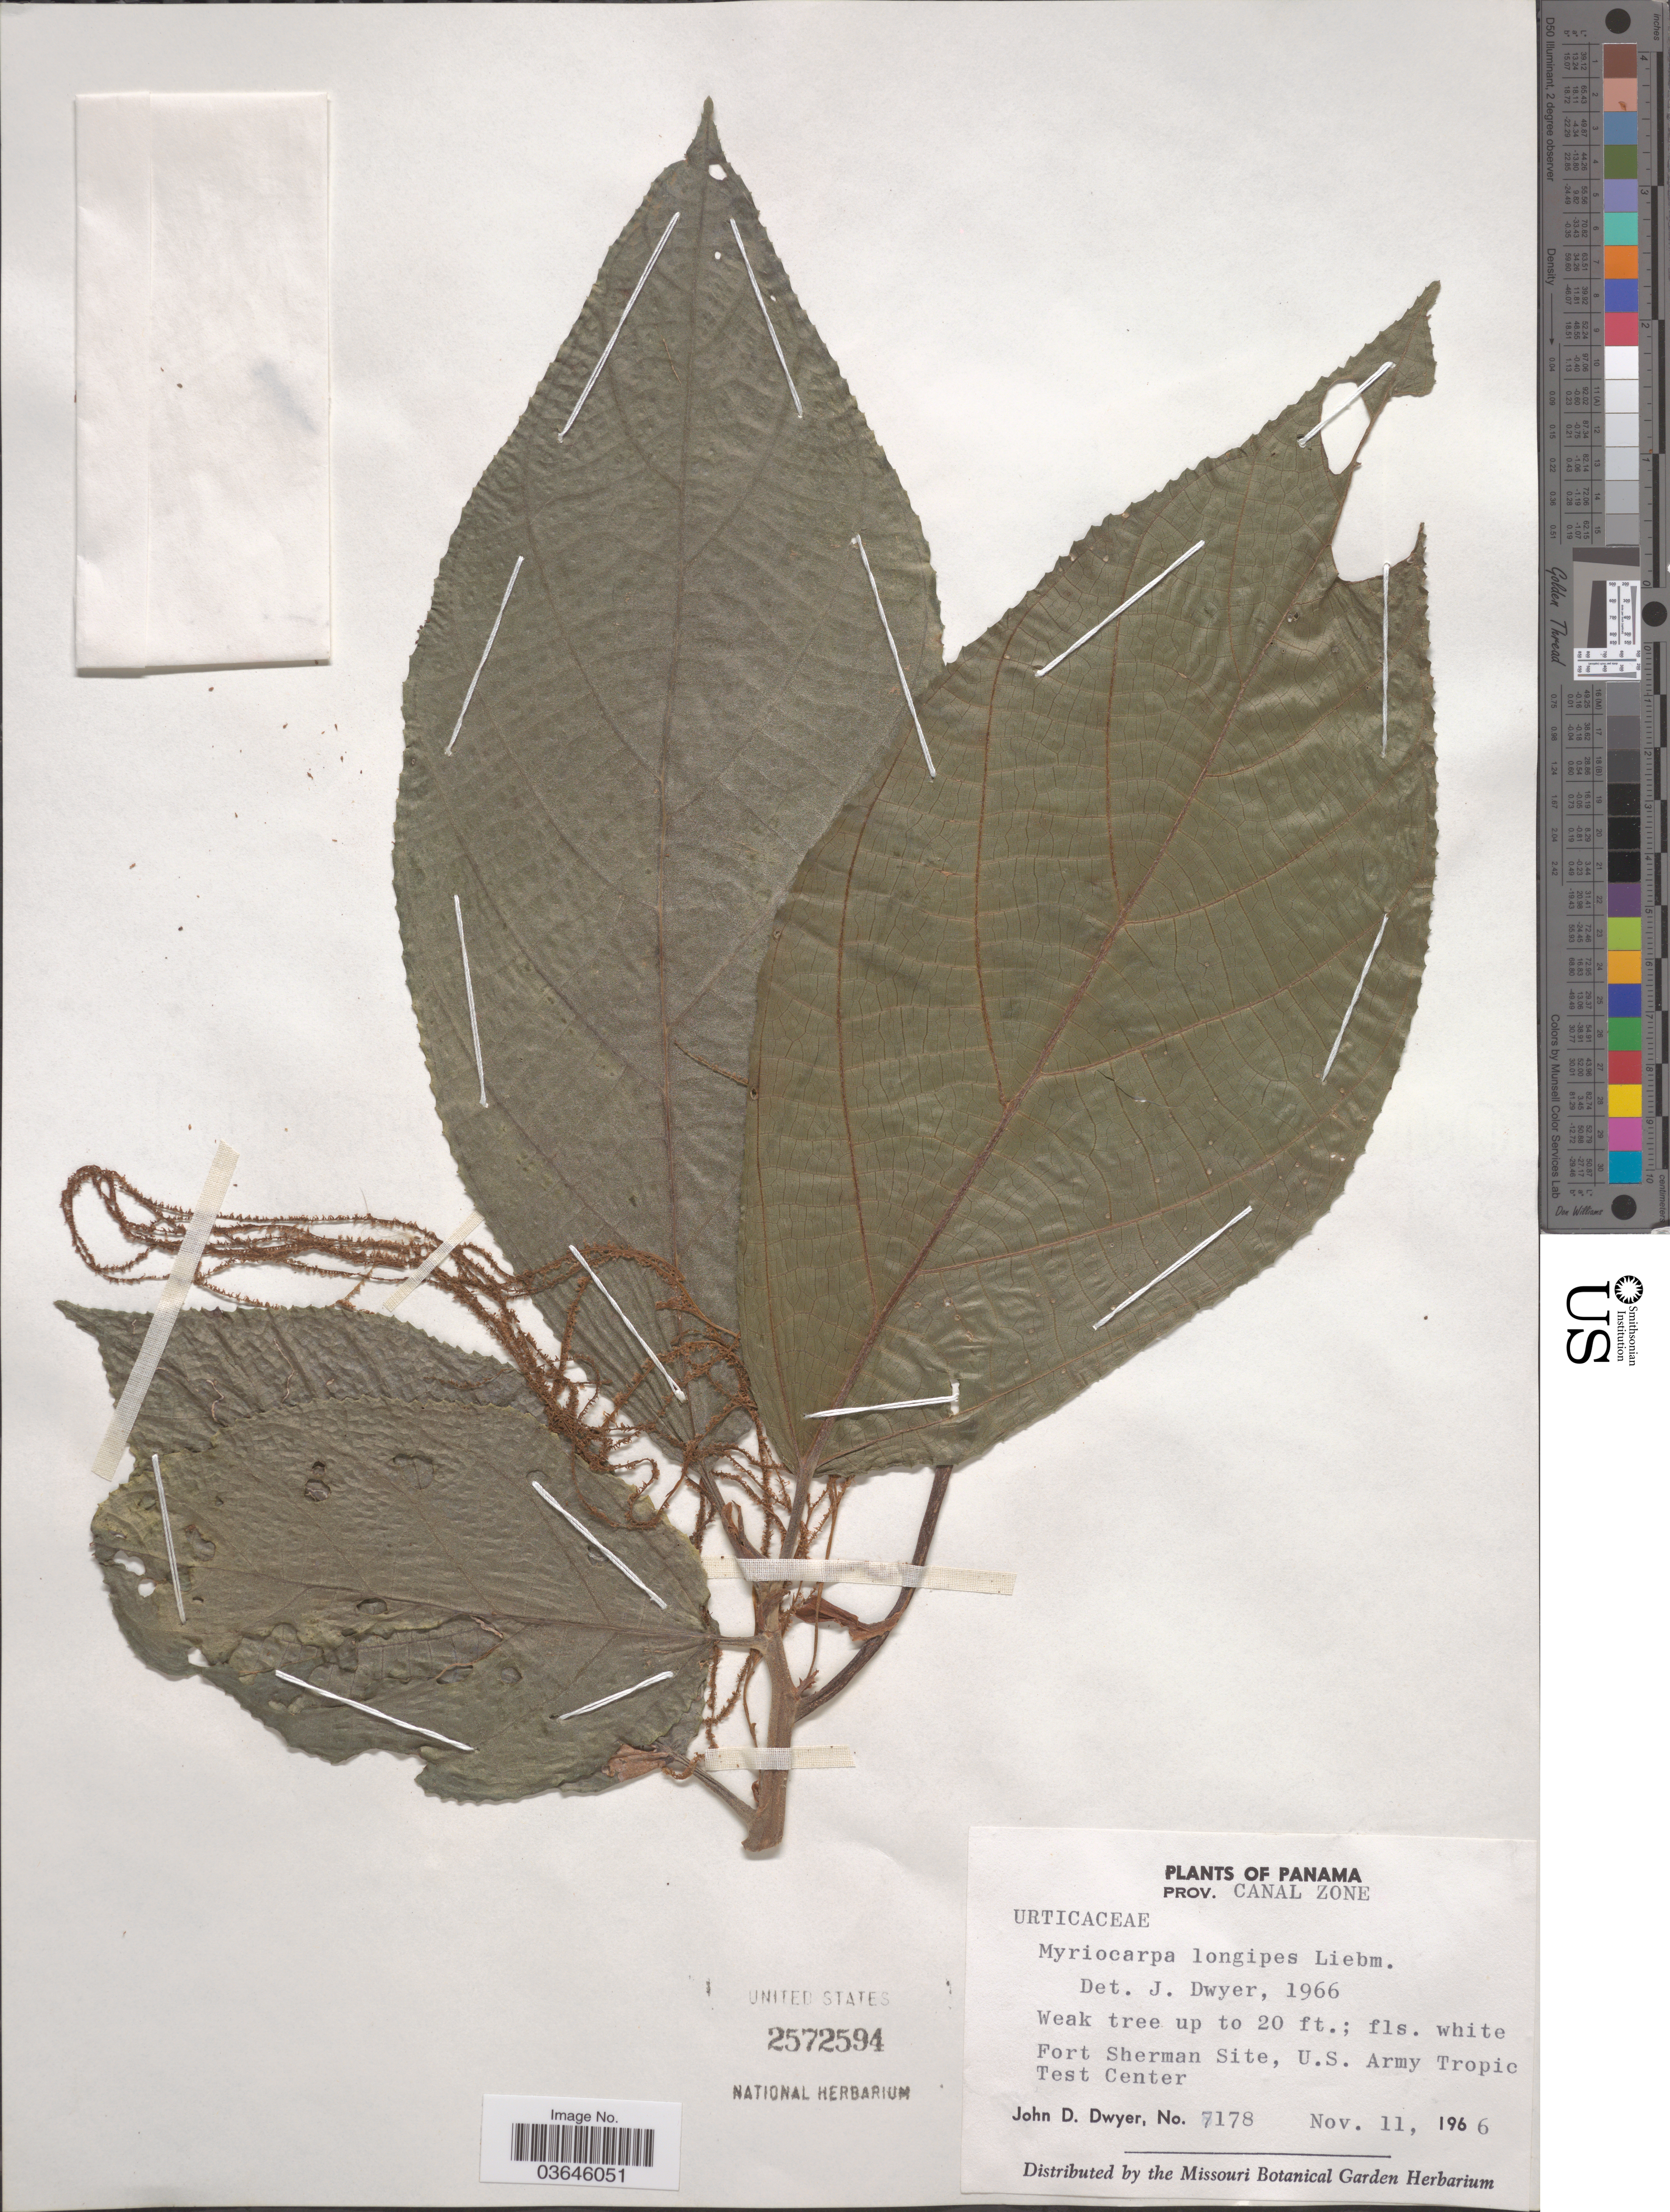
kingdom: Plantae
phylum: Tracheophyta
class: Magnoliopsida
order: Rosales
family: Urticaceae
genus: Myriocarpa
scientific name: Myriocarpa longipes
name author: Liebm.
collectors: J. D. Dwyer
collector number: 7178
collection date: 1966-11-11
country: Panama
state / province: Colón / Panamá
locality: Prov. Canal Zone. Fort Sherman Site, U. S. Army Tropic Test Center.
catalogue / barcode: US 2572594